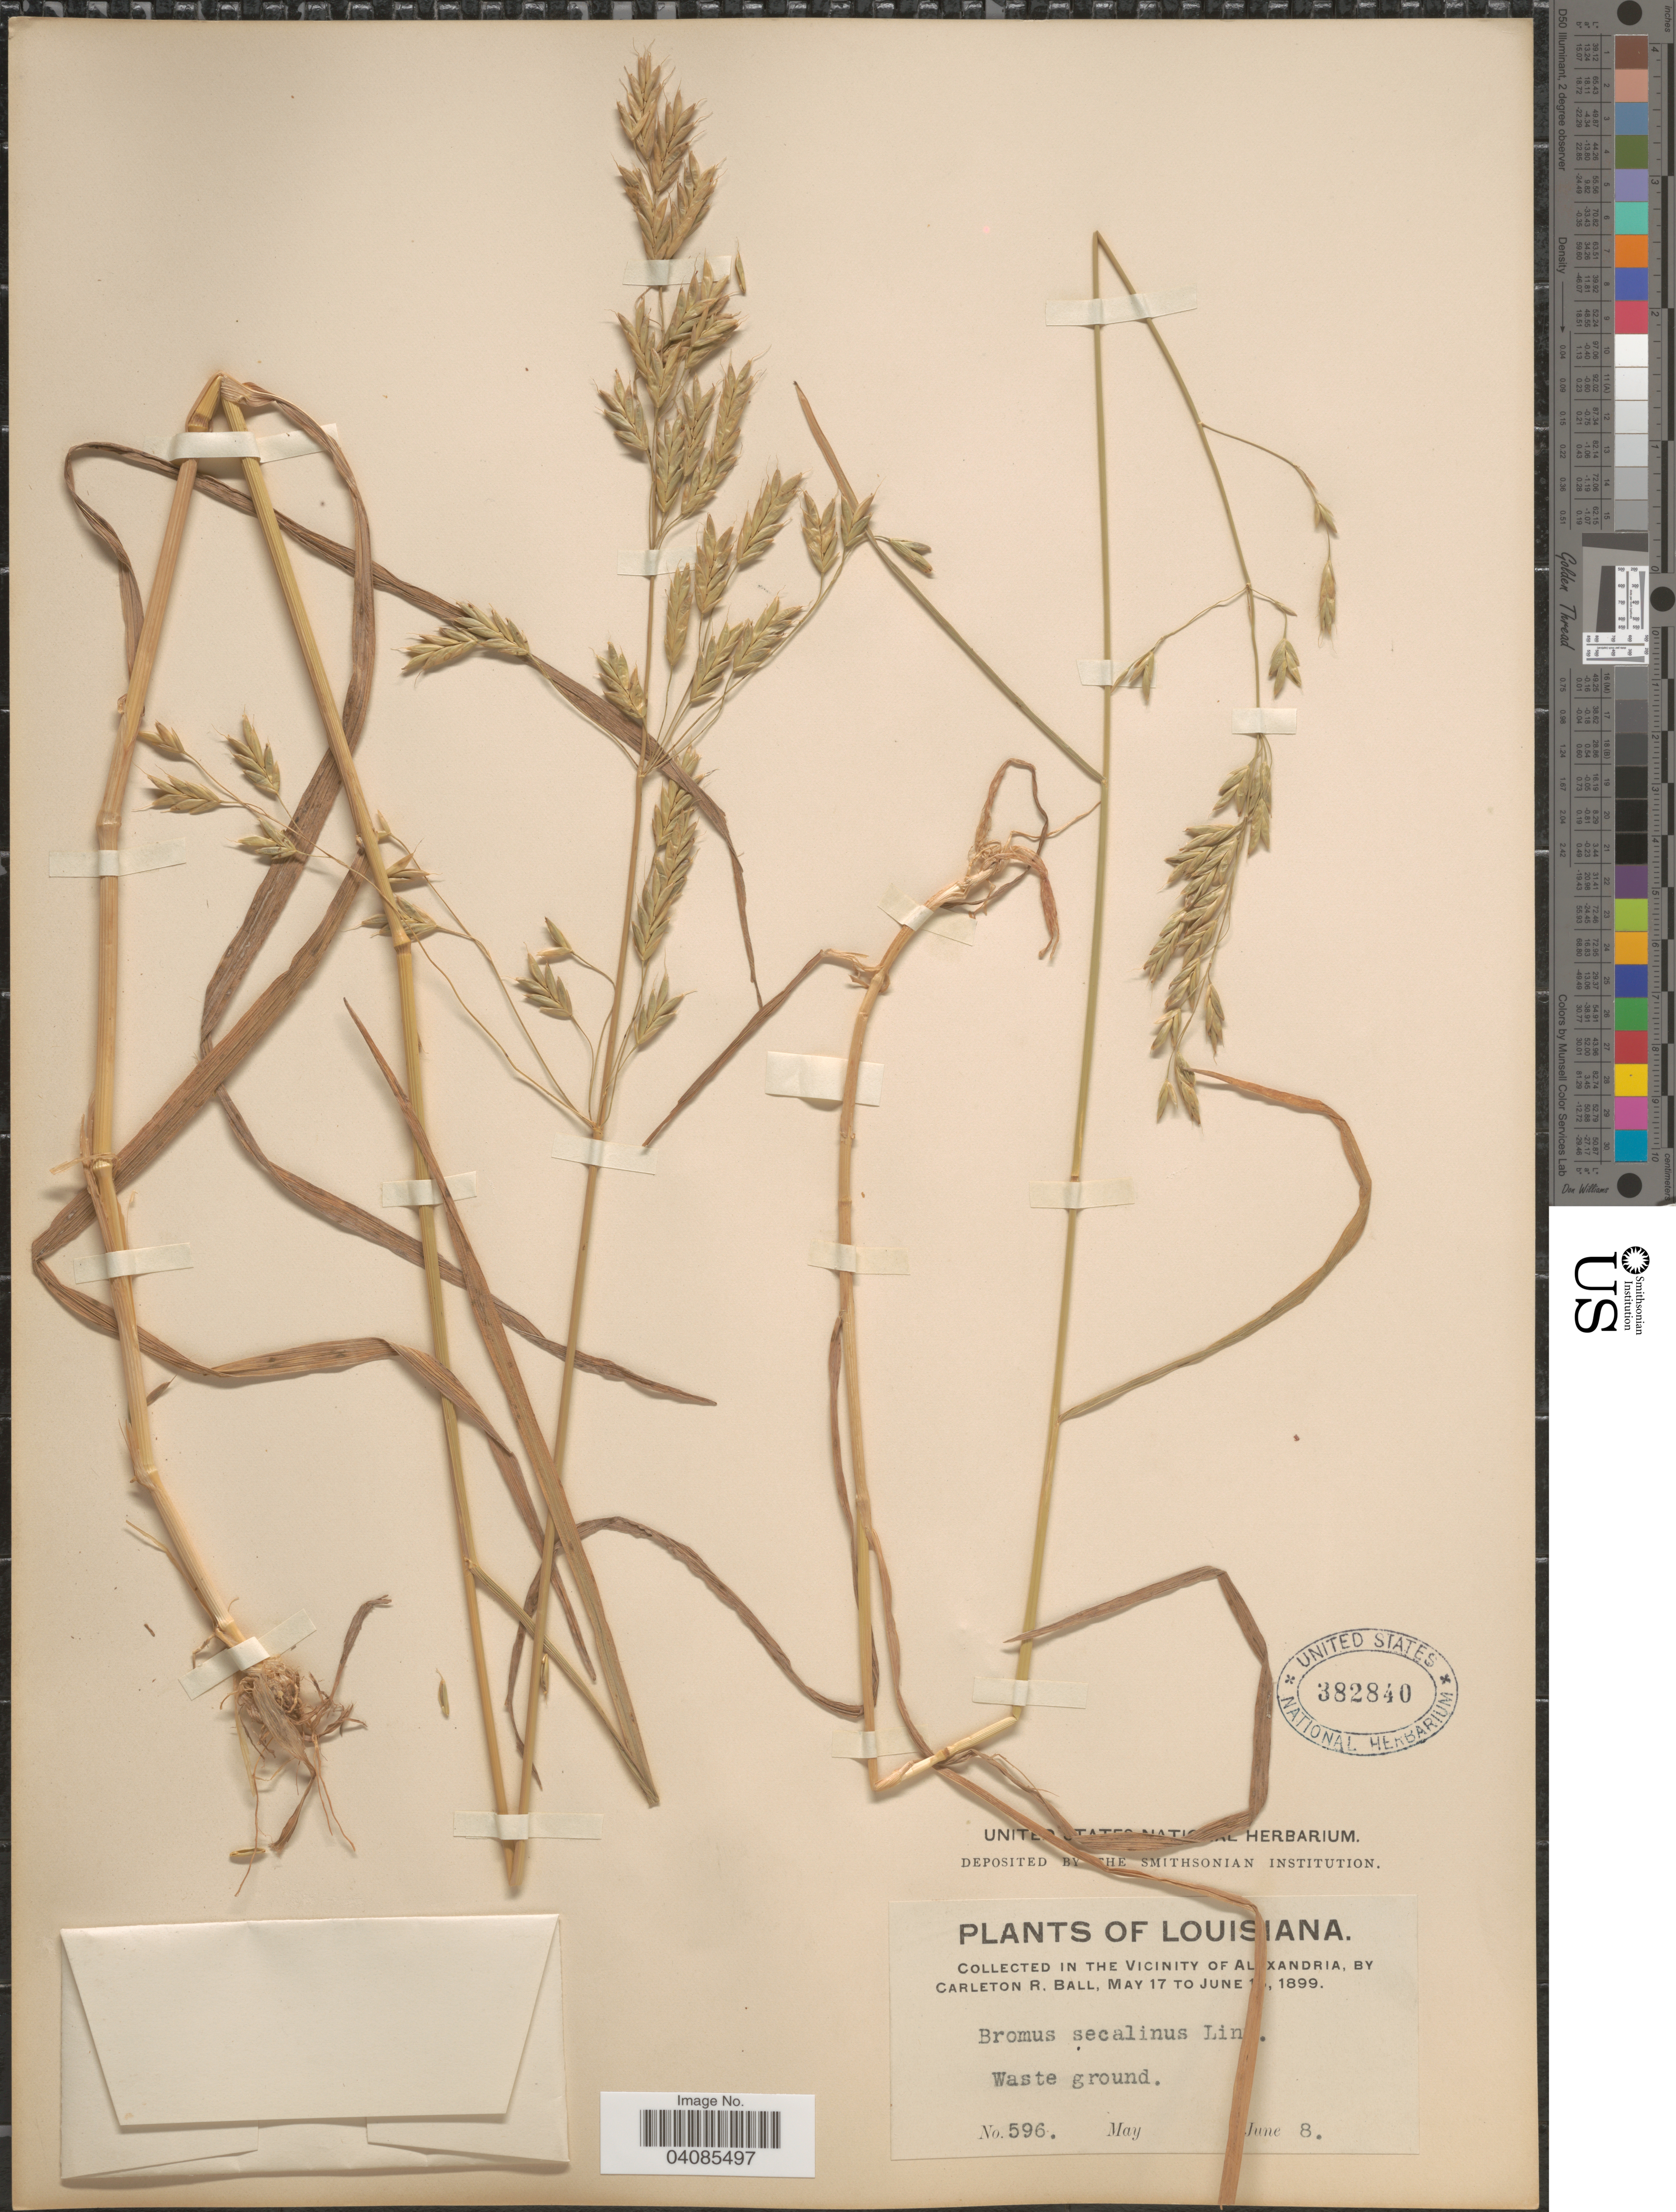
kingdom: Plantae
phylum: Tracheophyta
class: Liliopsida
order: Poales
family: Poaceae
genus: Bromus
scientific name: Bromus secalinus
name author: L.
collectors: C. R. Ball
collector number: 596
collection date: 1899-06-08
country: United States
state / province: Louisiana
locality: In the Vicinity of Alexandria.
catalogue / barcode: US 382840